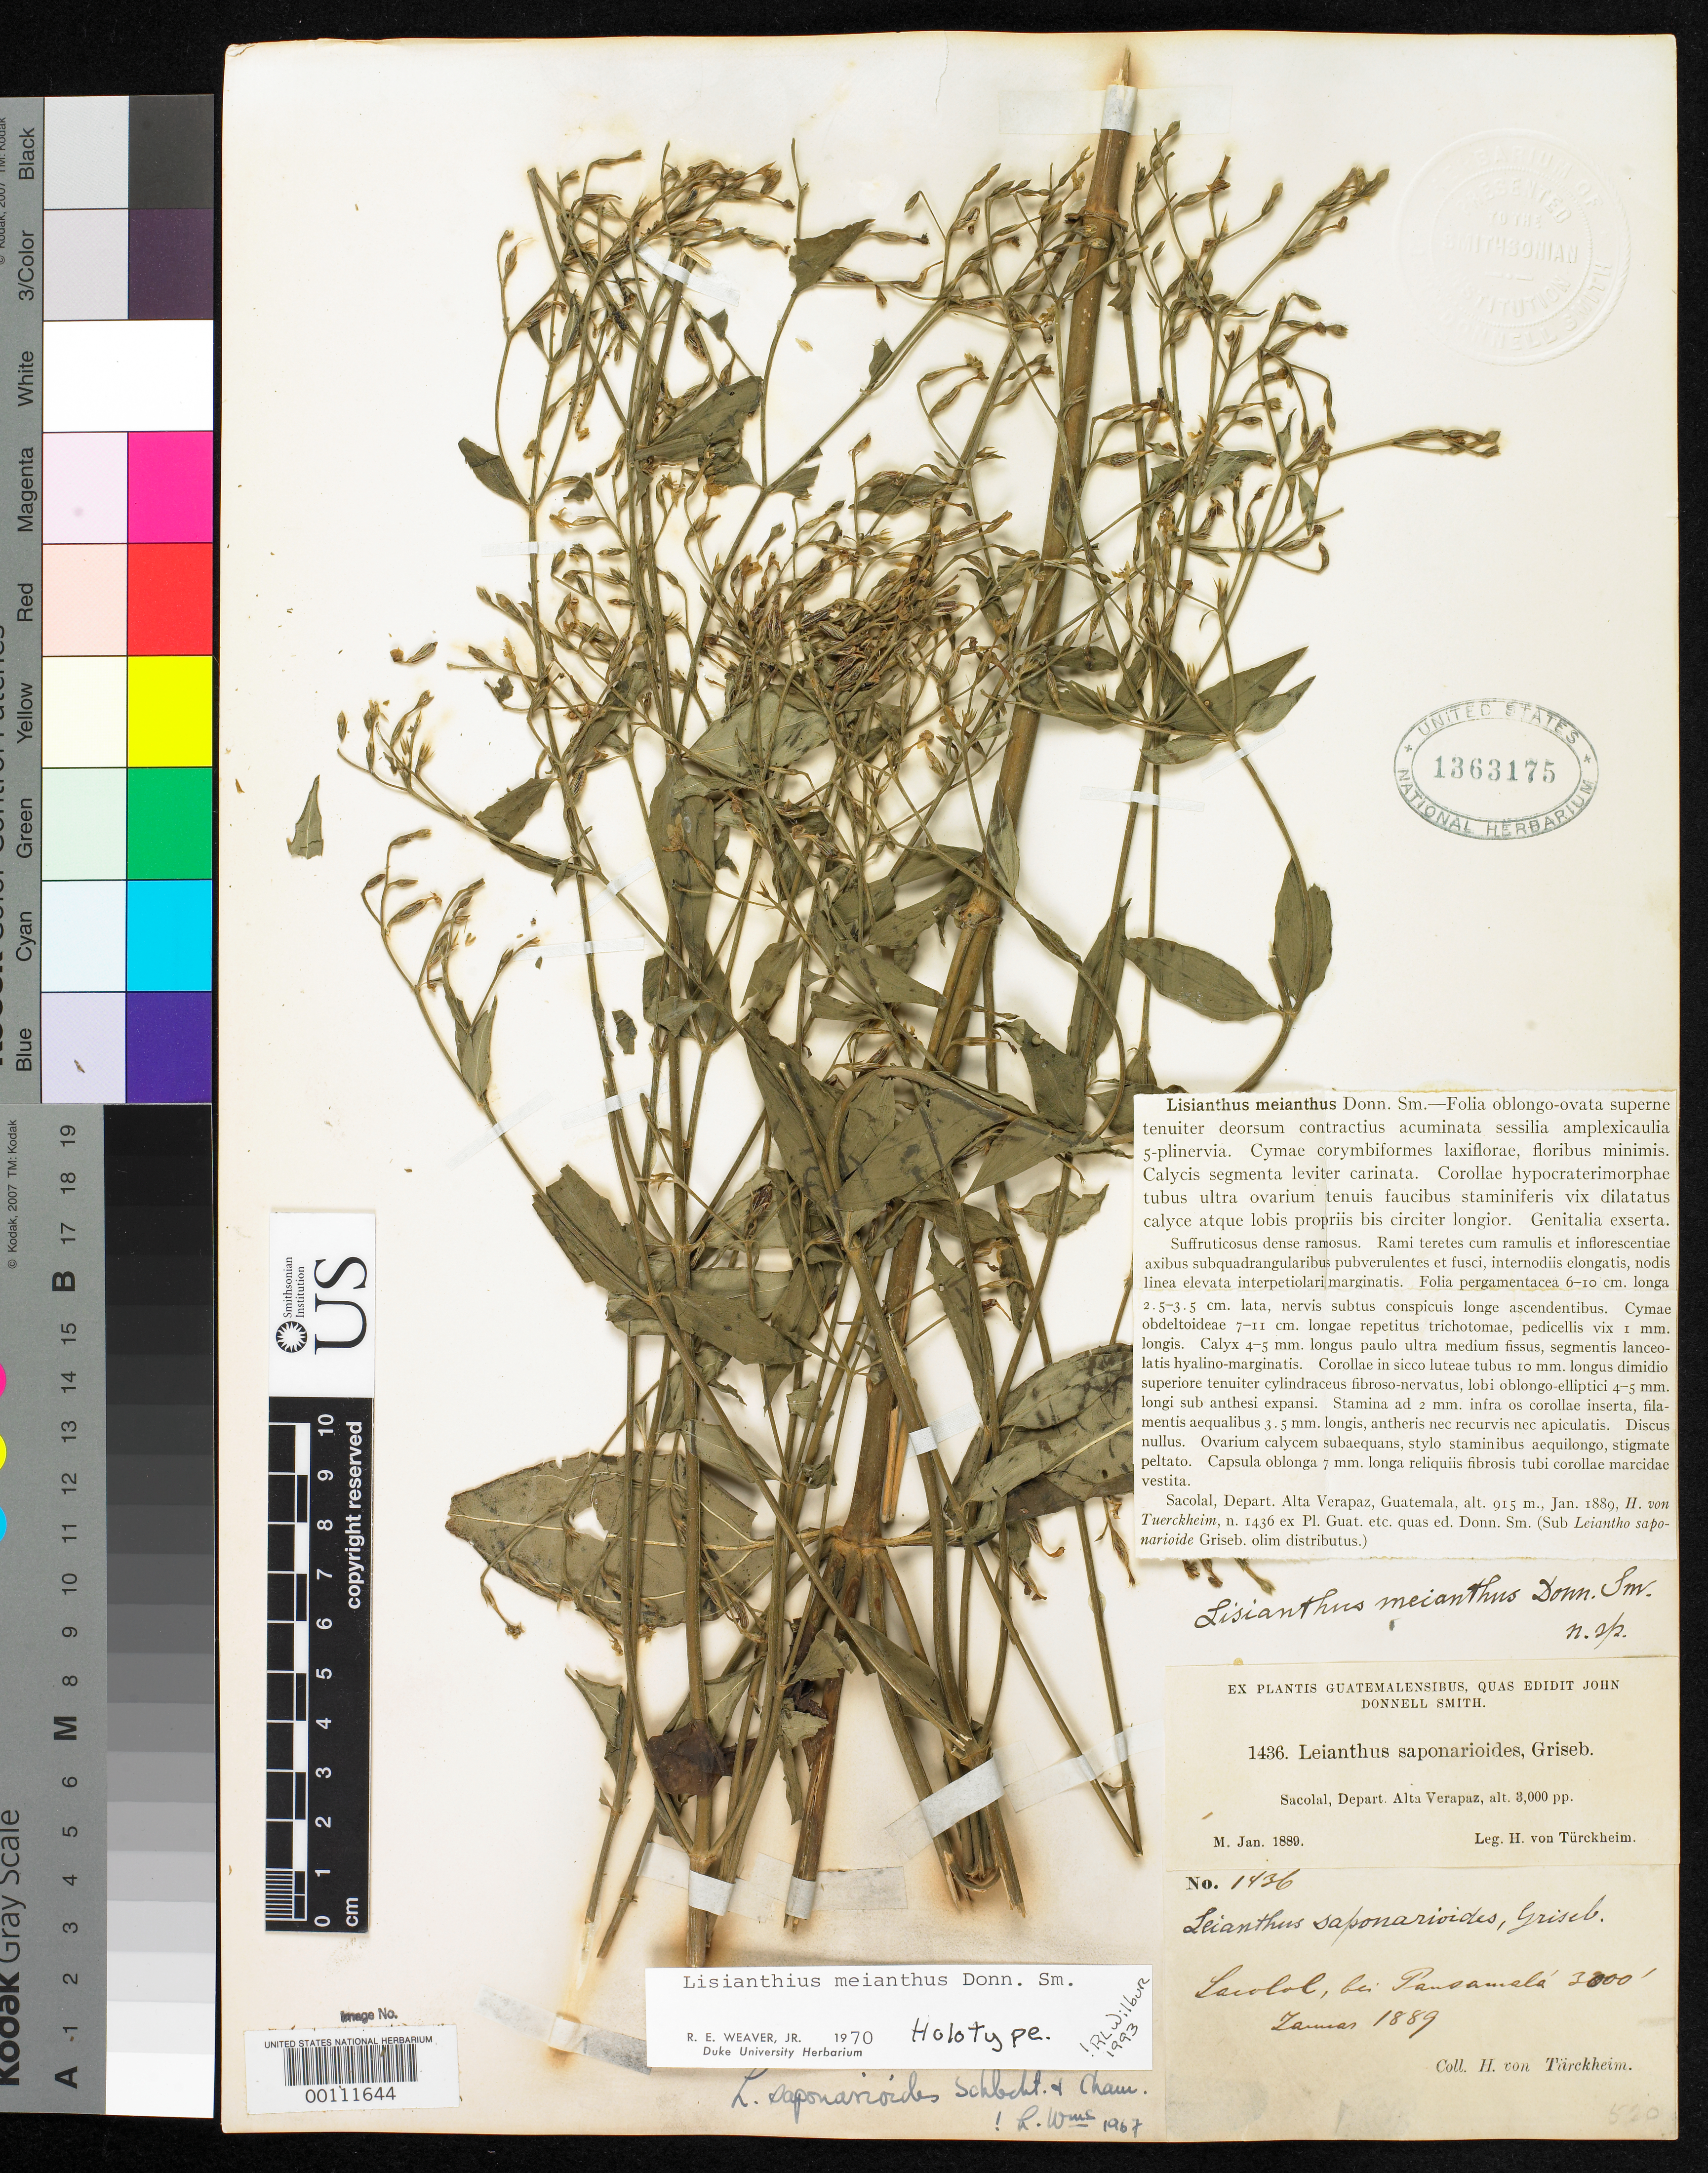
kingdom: Plantae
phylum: Tracheophyta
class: Magnoliopsida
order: Gentianales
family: Gentianaceae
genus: Lisianthius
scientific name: Lisianthius meianthus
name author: Donn. Sm.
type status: Holotype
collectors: H. von Türckheim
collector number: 1436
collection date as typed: Jan 1889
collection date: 1889-01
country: Guatemala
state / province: Alta Verapaz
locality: Sacolal, bei Pansamalá.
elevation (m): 914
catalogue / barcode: US 1363175